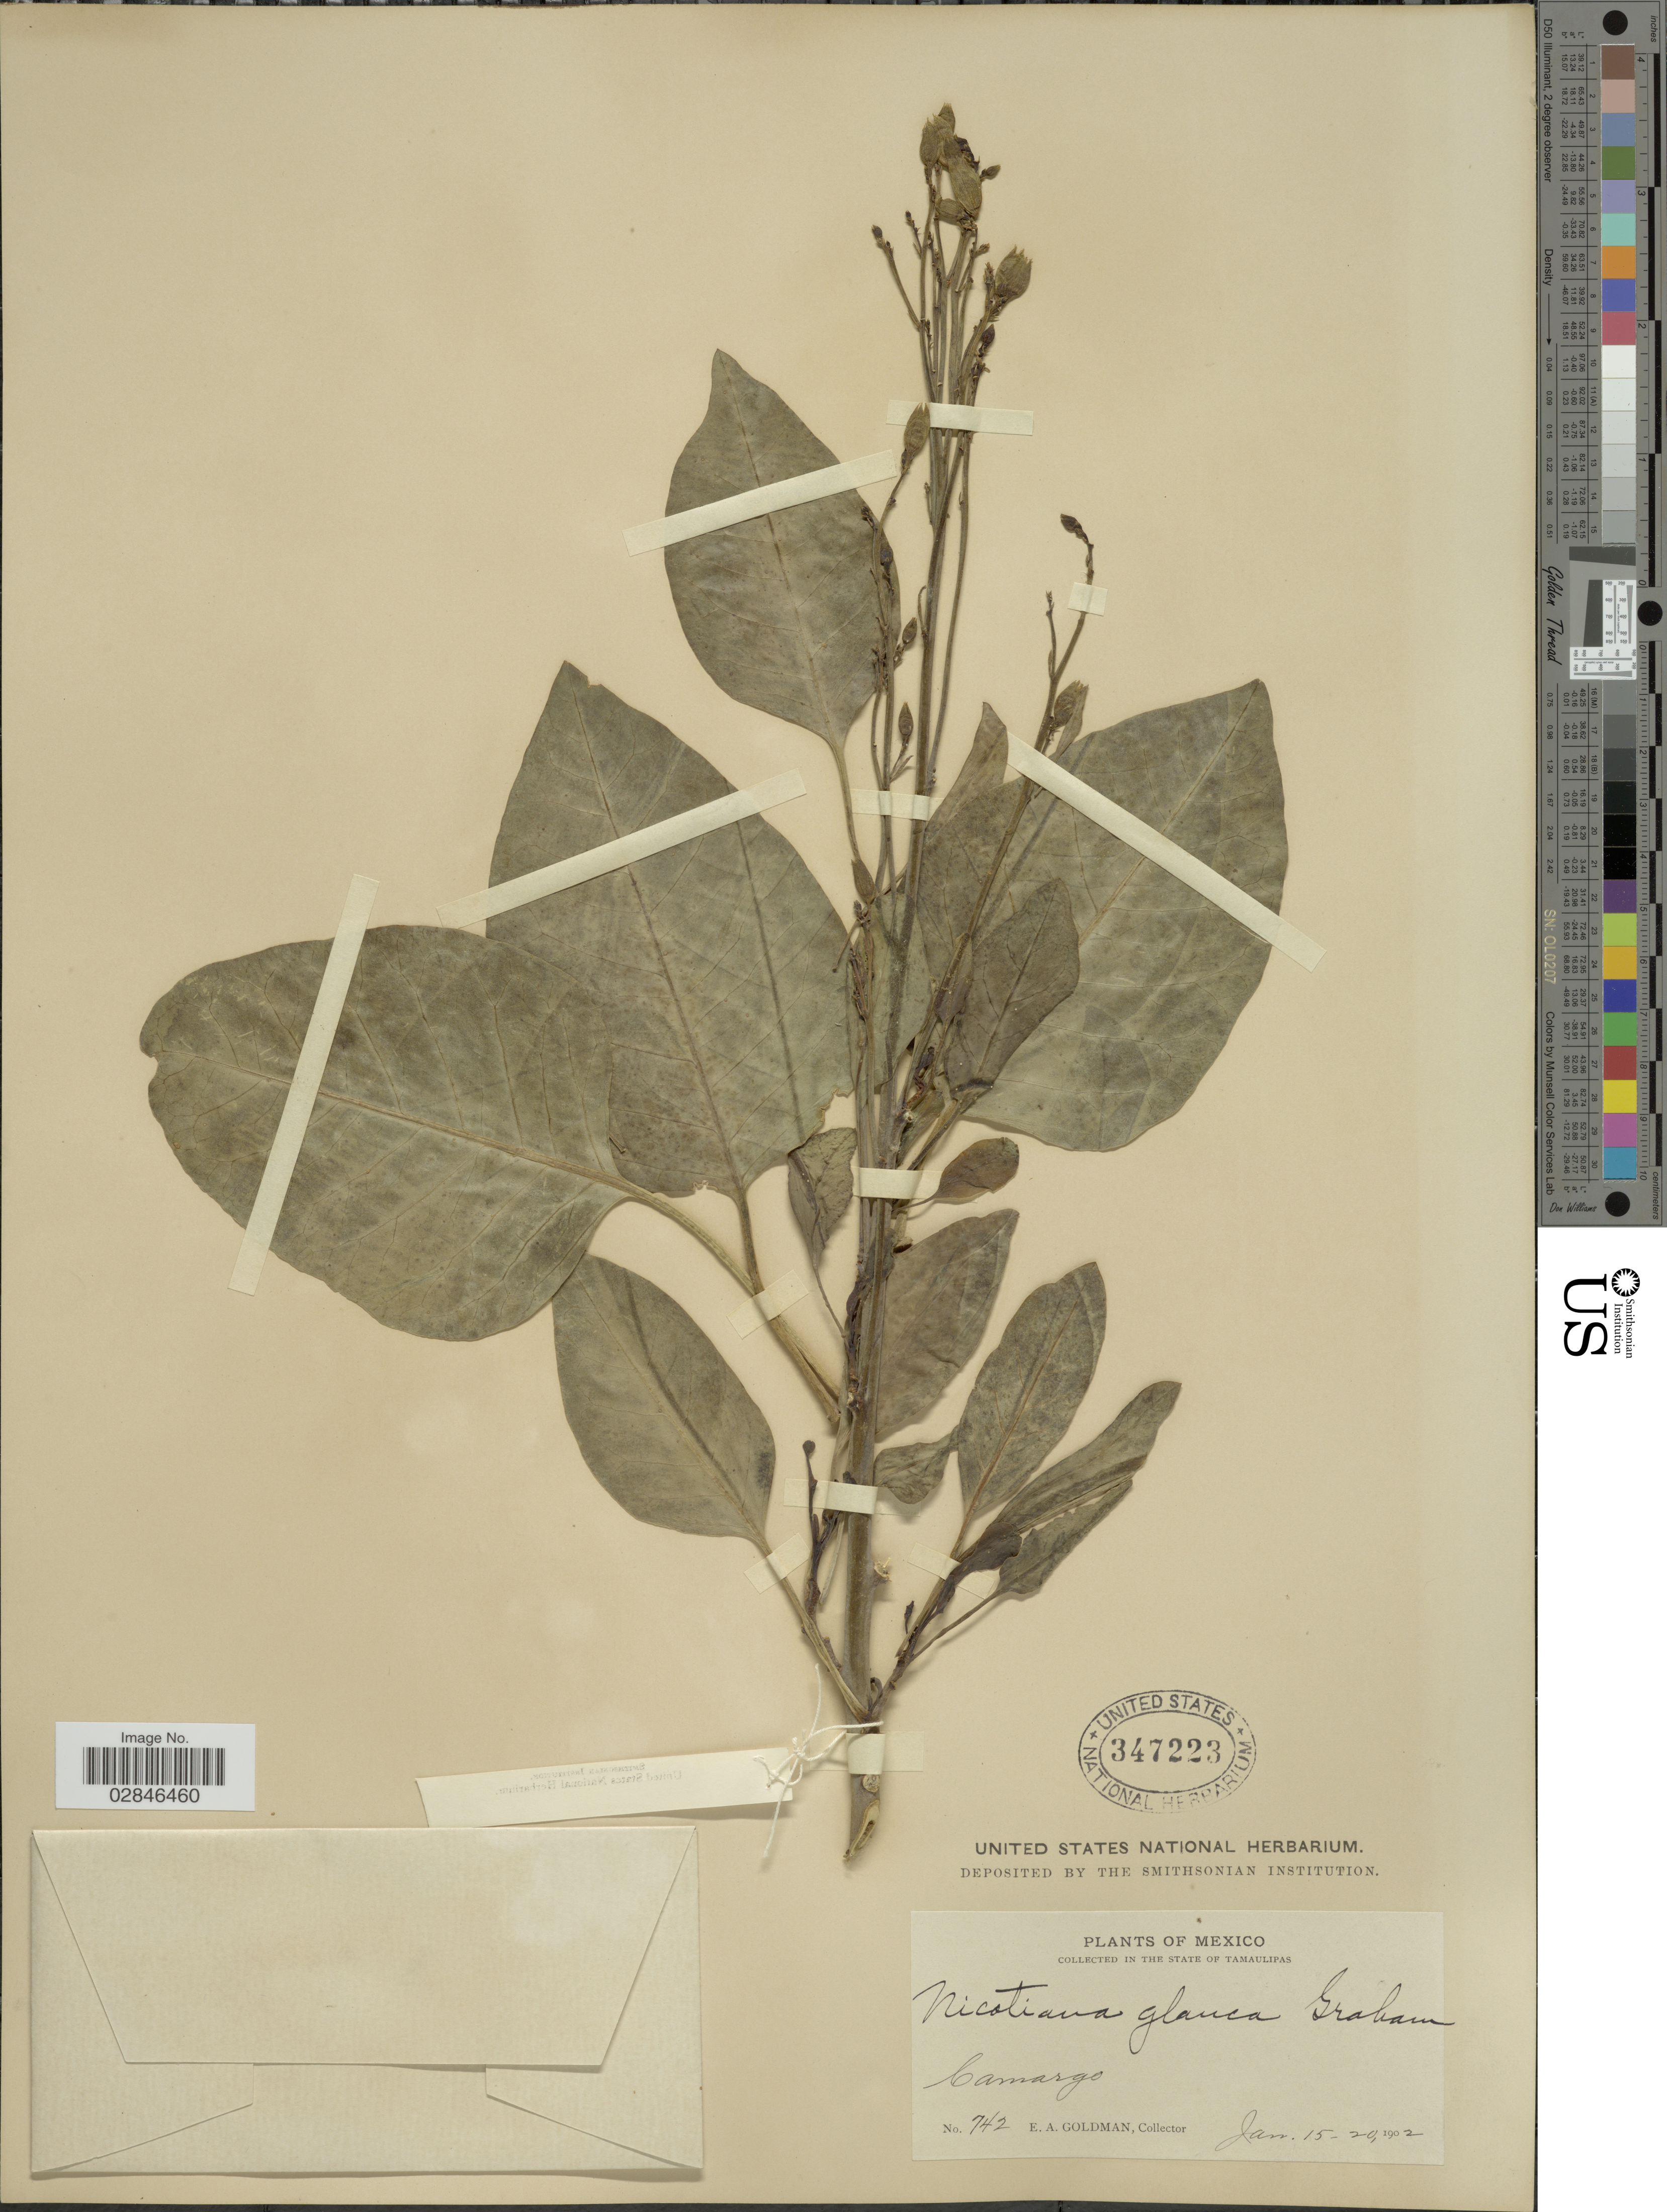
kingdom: Plantae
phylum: Tracheophyta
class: Magnoliopsida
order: Solanales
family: Solanaceae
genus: Nicotiana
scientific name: Nicotiana glauca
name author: Graham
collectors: E. A. Goldman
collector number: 742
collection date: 1902-01-15/1902-01-20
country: Mexico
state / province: Tamaulipas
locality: Camargo.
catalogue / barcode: US 347223